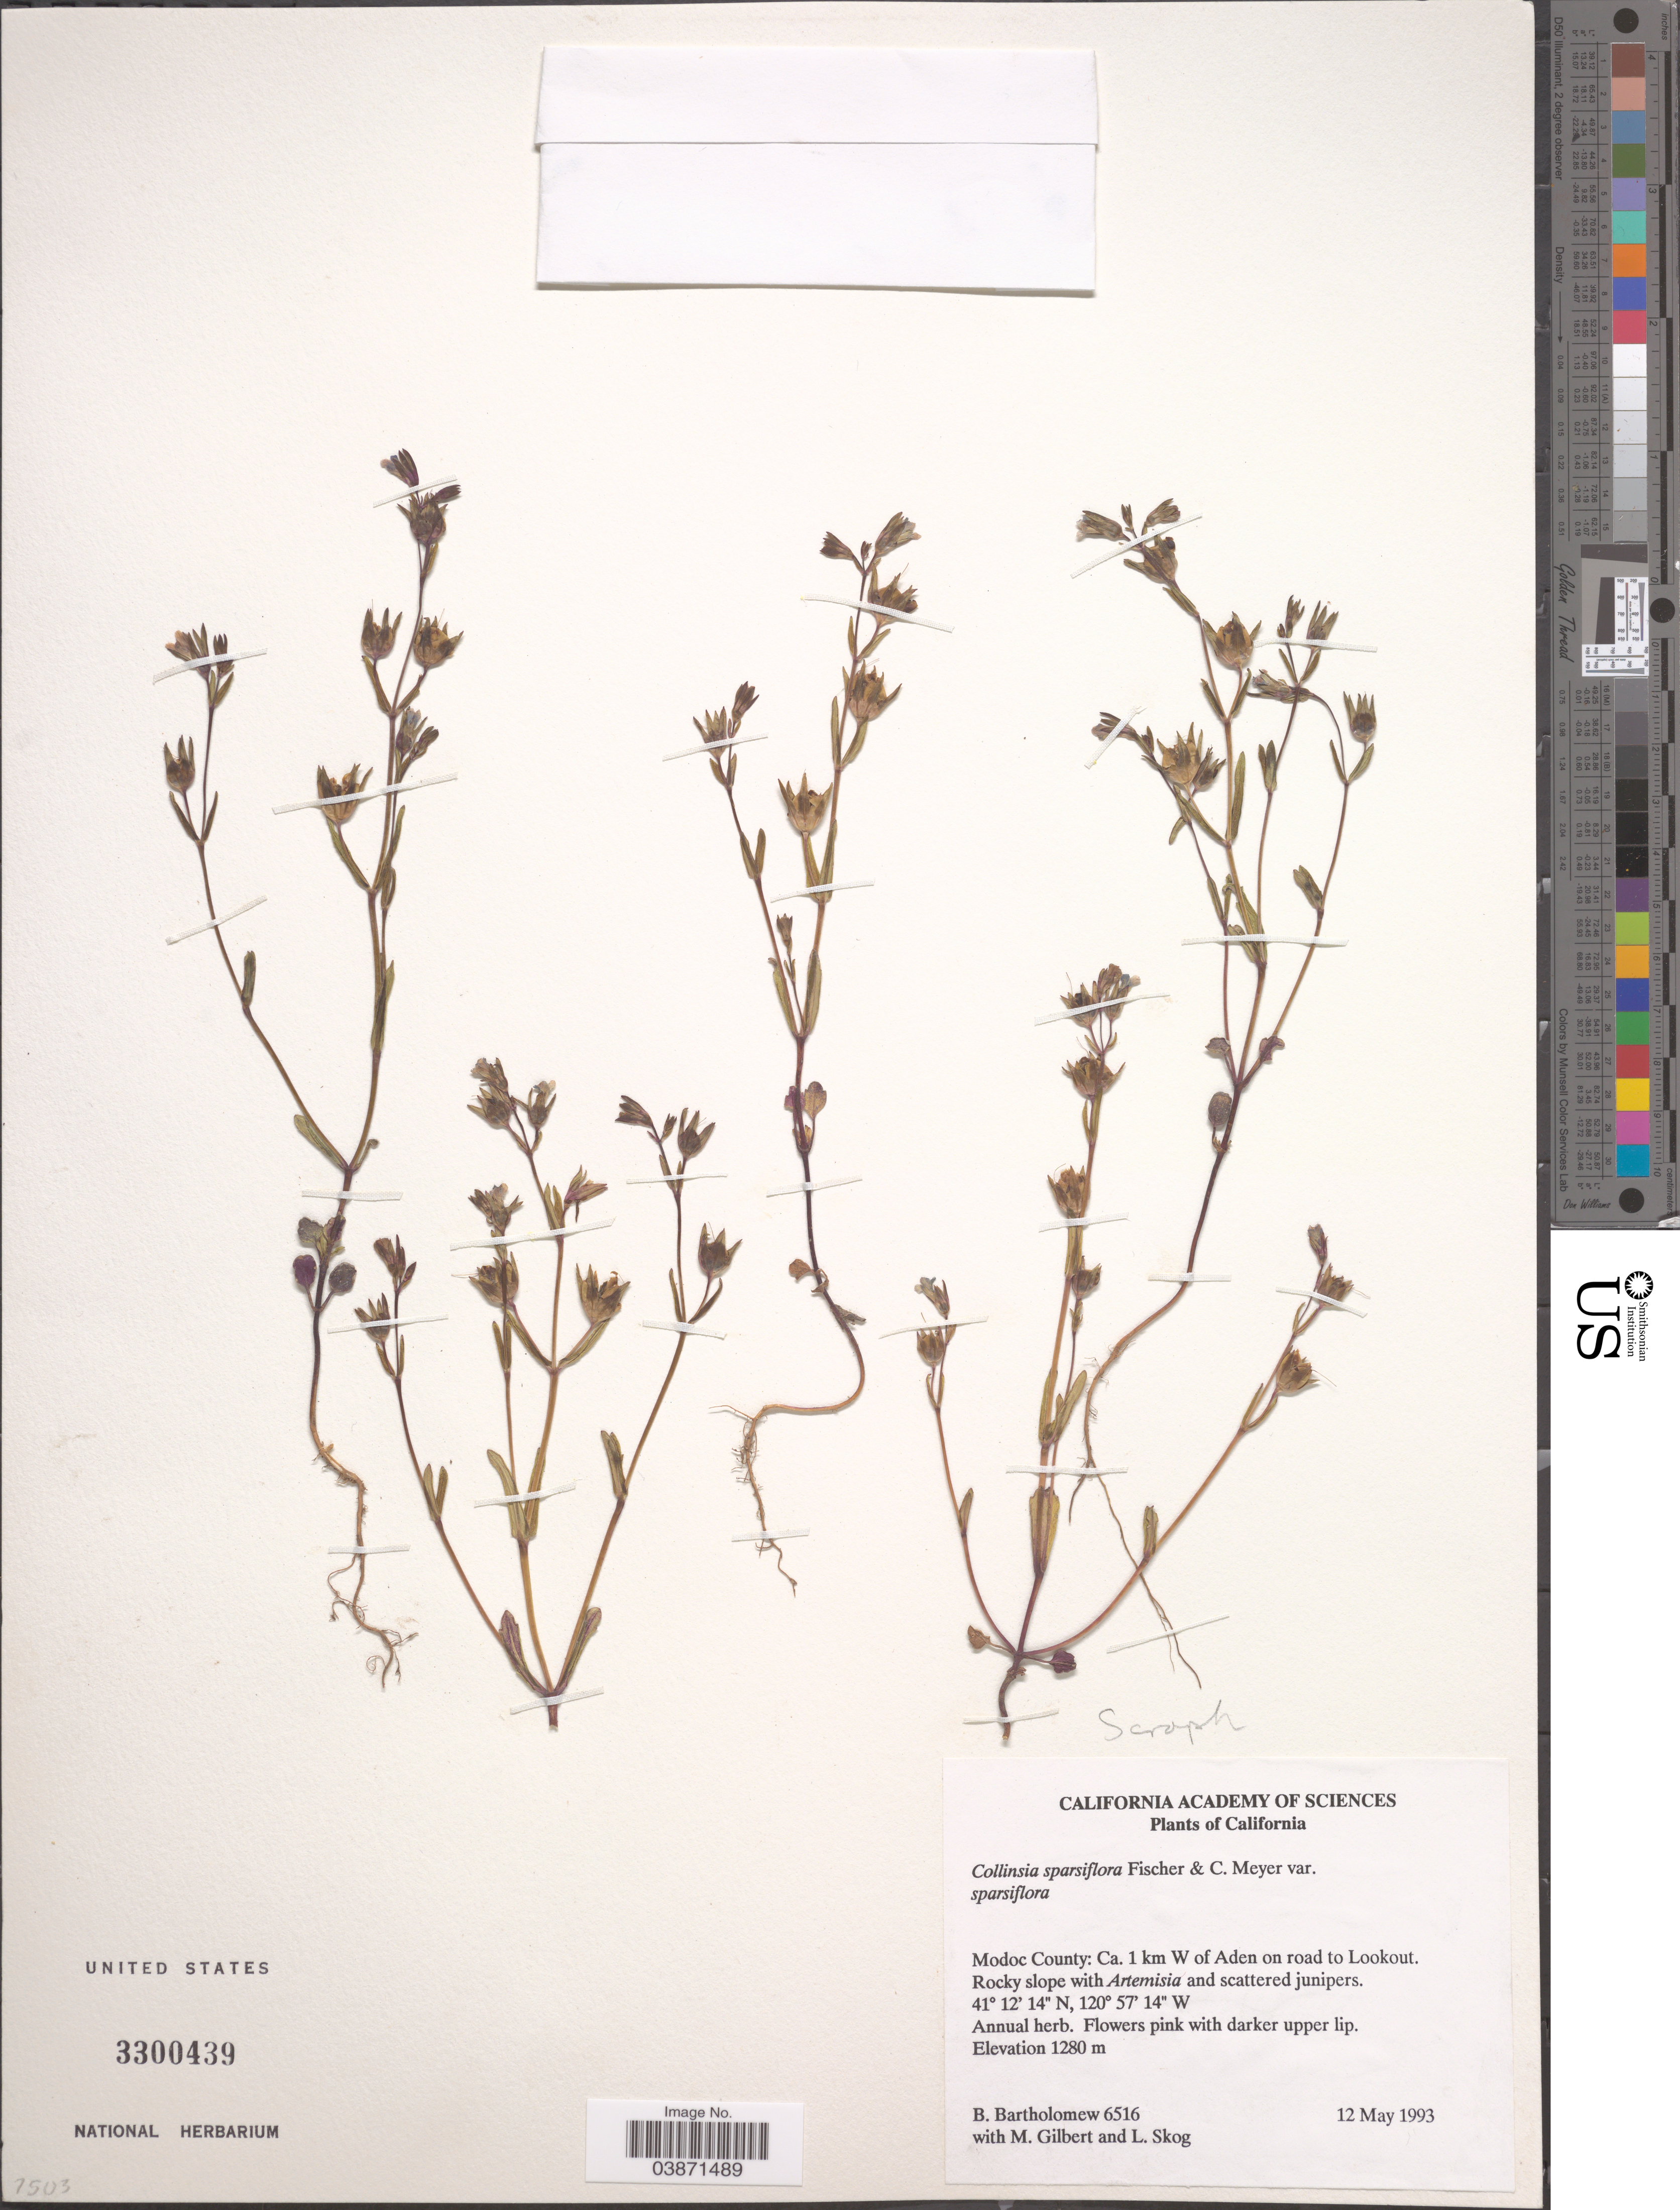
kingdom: Plantae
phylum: Tracheophyta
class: Magnoliopsida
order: Lamiales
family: Plantaginaceae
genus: Collinsia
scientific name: Collinsia sparsiflora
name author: Fisch. & C.A. Mey.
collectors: B. Bartholomew, M. Gilbert & L. E. Skog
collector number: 6516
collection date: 1993-05-12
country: United States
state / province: California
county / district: Modoc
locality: Modoc County: Ca. 1 km W of Aden on road to Lookout.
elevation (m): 1280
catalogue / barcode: US 3300439